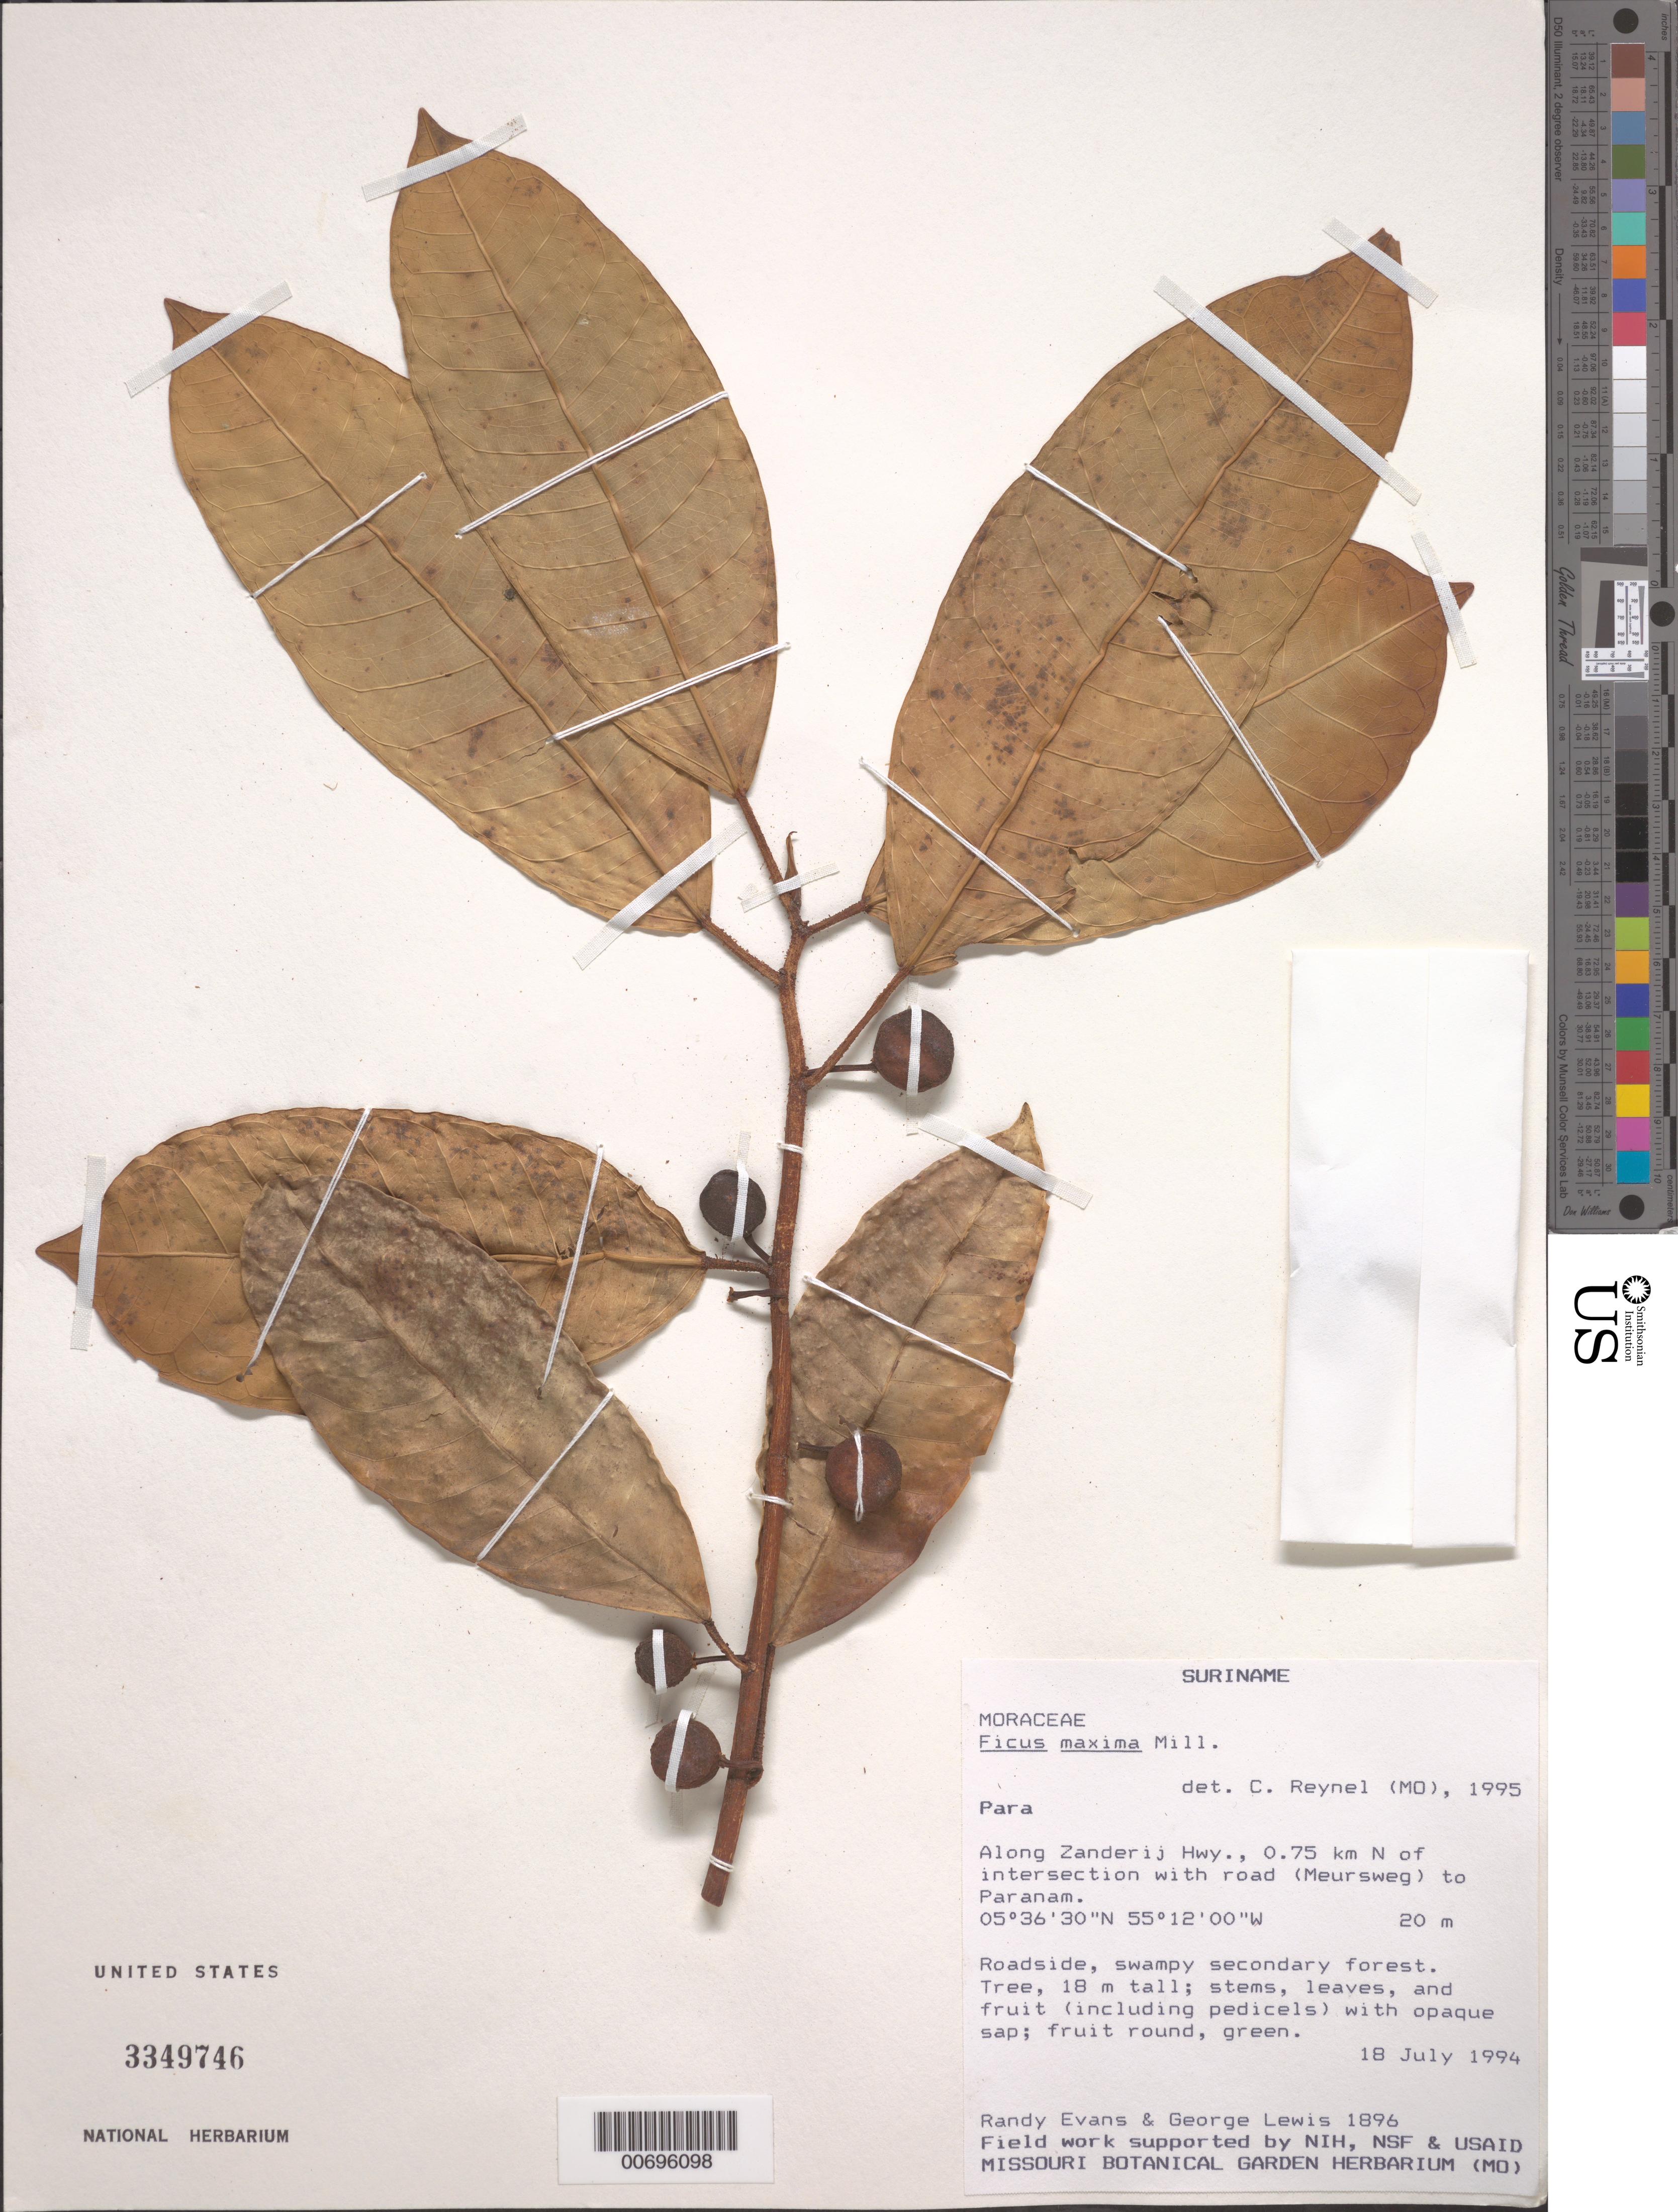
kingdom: Plantae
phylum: Tracheophyta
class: Magnoliopsida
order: Rosales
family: Moraceae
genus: Ficus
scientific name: Ficus maxima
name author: Mill.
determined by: Reynel, Carlos A., (MO), Missouri Botanical Garden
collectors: R. Evans & G. Lewis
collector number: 1896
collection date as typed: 18-Jul-94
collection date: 1994-07-18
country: Suriname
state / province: Para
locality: Zanderij, Zanderij Hwy, 0.75 km N of intersection with road to Paranam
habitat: Roadside, swampy secondary forest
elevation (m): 20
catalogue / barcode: US 3349746